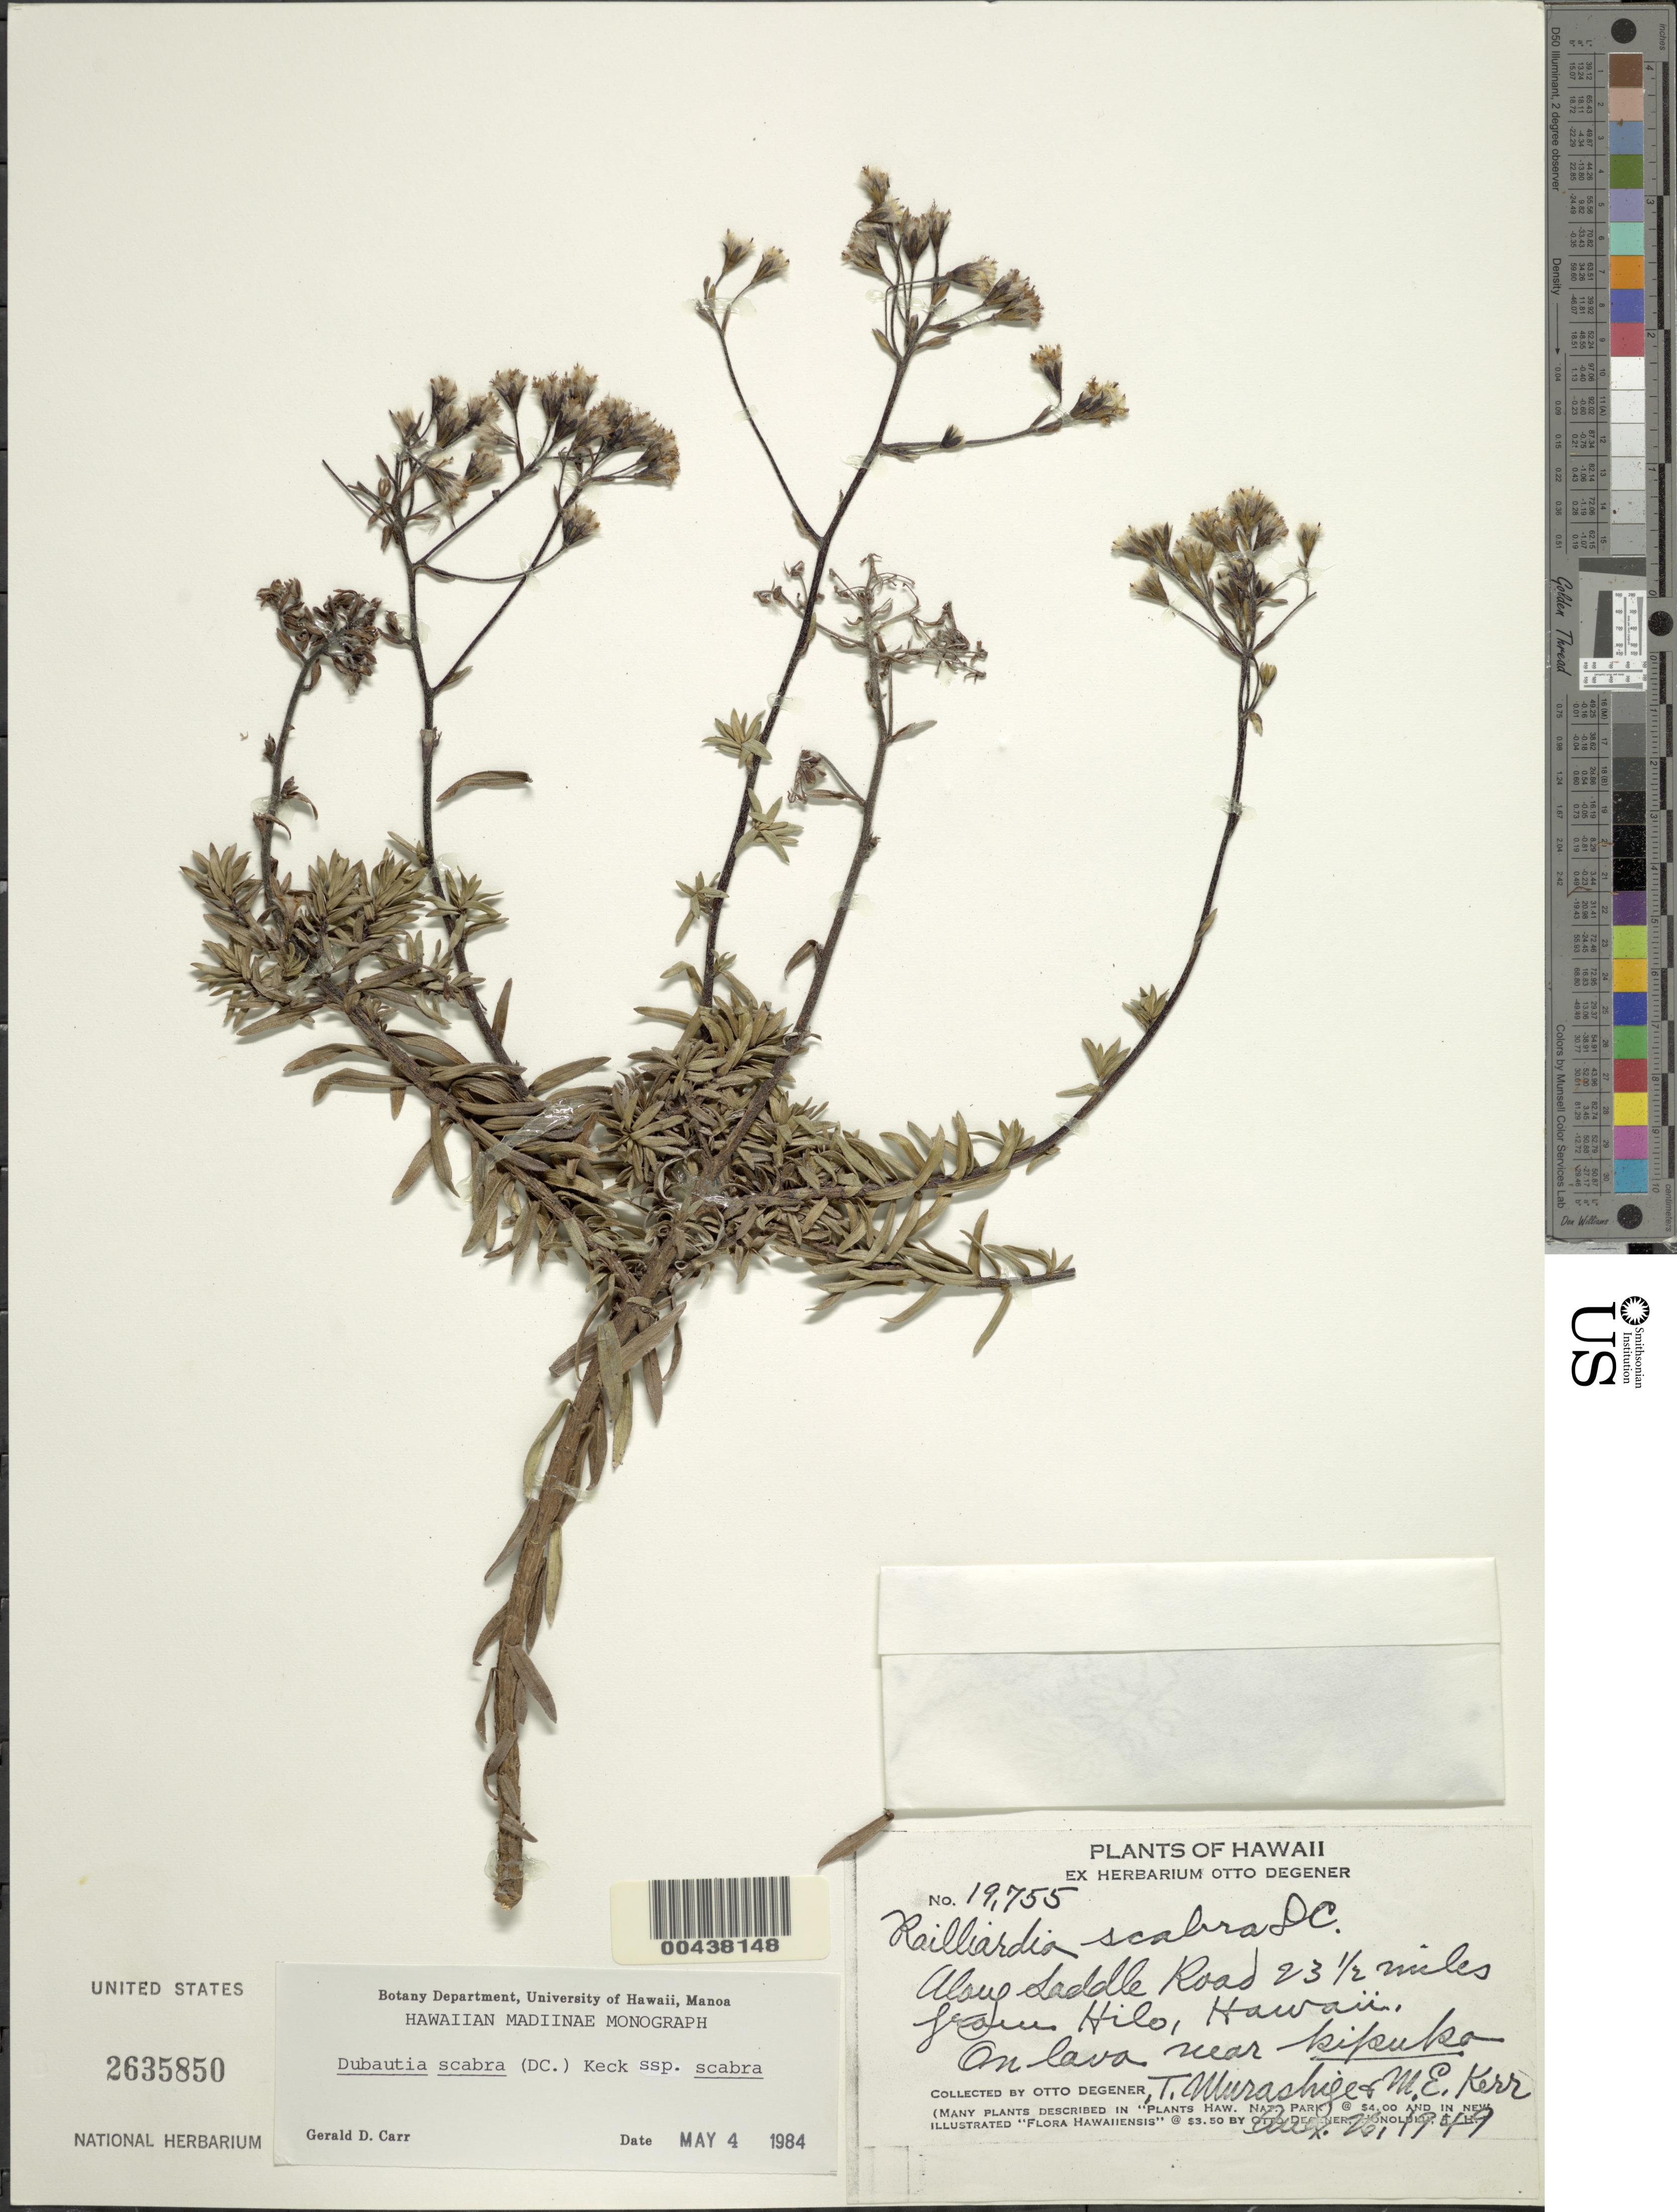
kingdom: Plantae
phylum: Tracheophyta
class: Magnoliopsida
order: Asterales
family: Asteraceae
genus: Dubautia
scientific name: Dubautia scabra subsp. scabra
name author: (DC.) D.D. Keck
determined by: Carr, G. D.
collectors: O. Degener, T. Murashige & M. E. Kerr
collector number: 19755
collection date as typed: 26 Aug 1949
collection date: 1949-08-26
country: United States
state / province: Hawaii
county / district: Hawaii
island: Hawaii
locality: Along Saddle Road 23.5 mi from Hilo, on lava near kipuka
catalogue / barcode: US 2635850